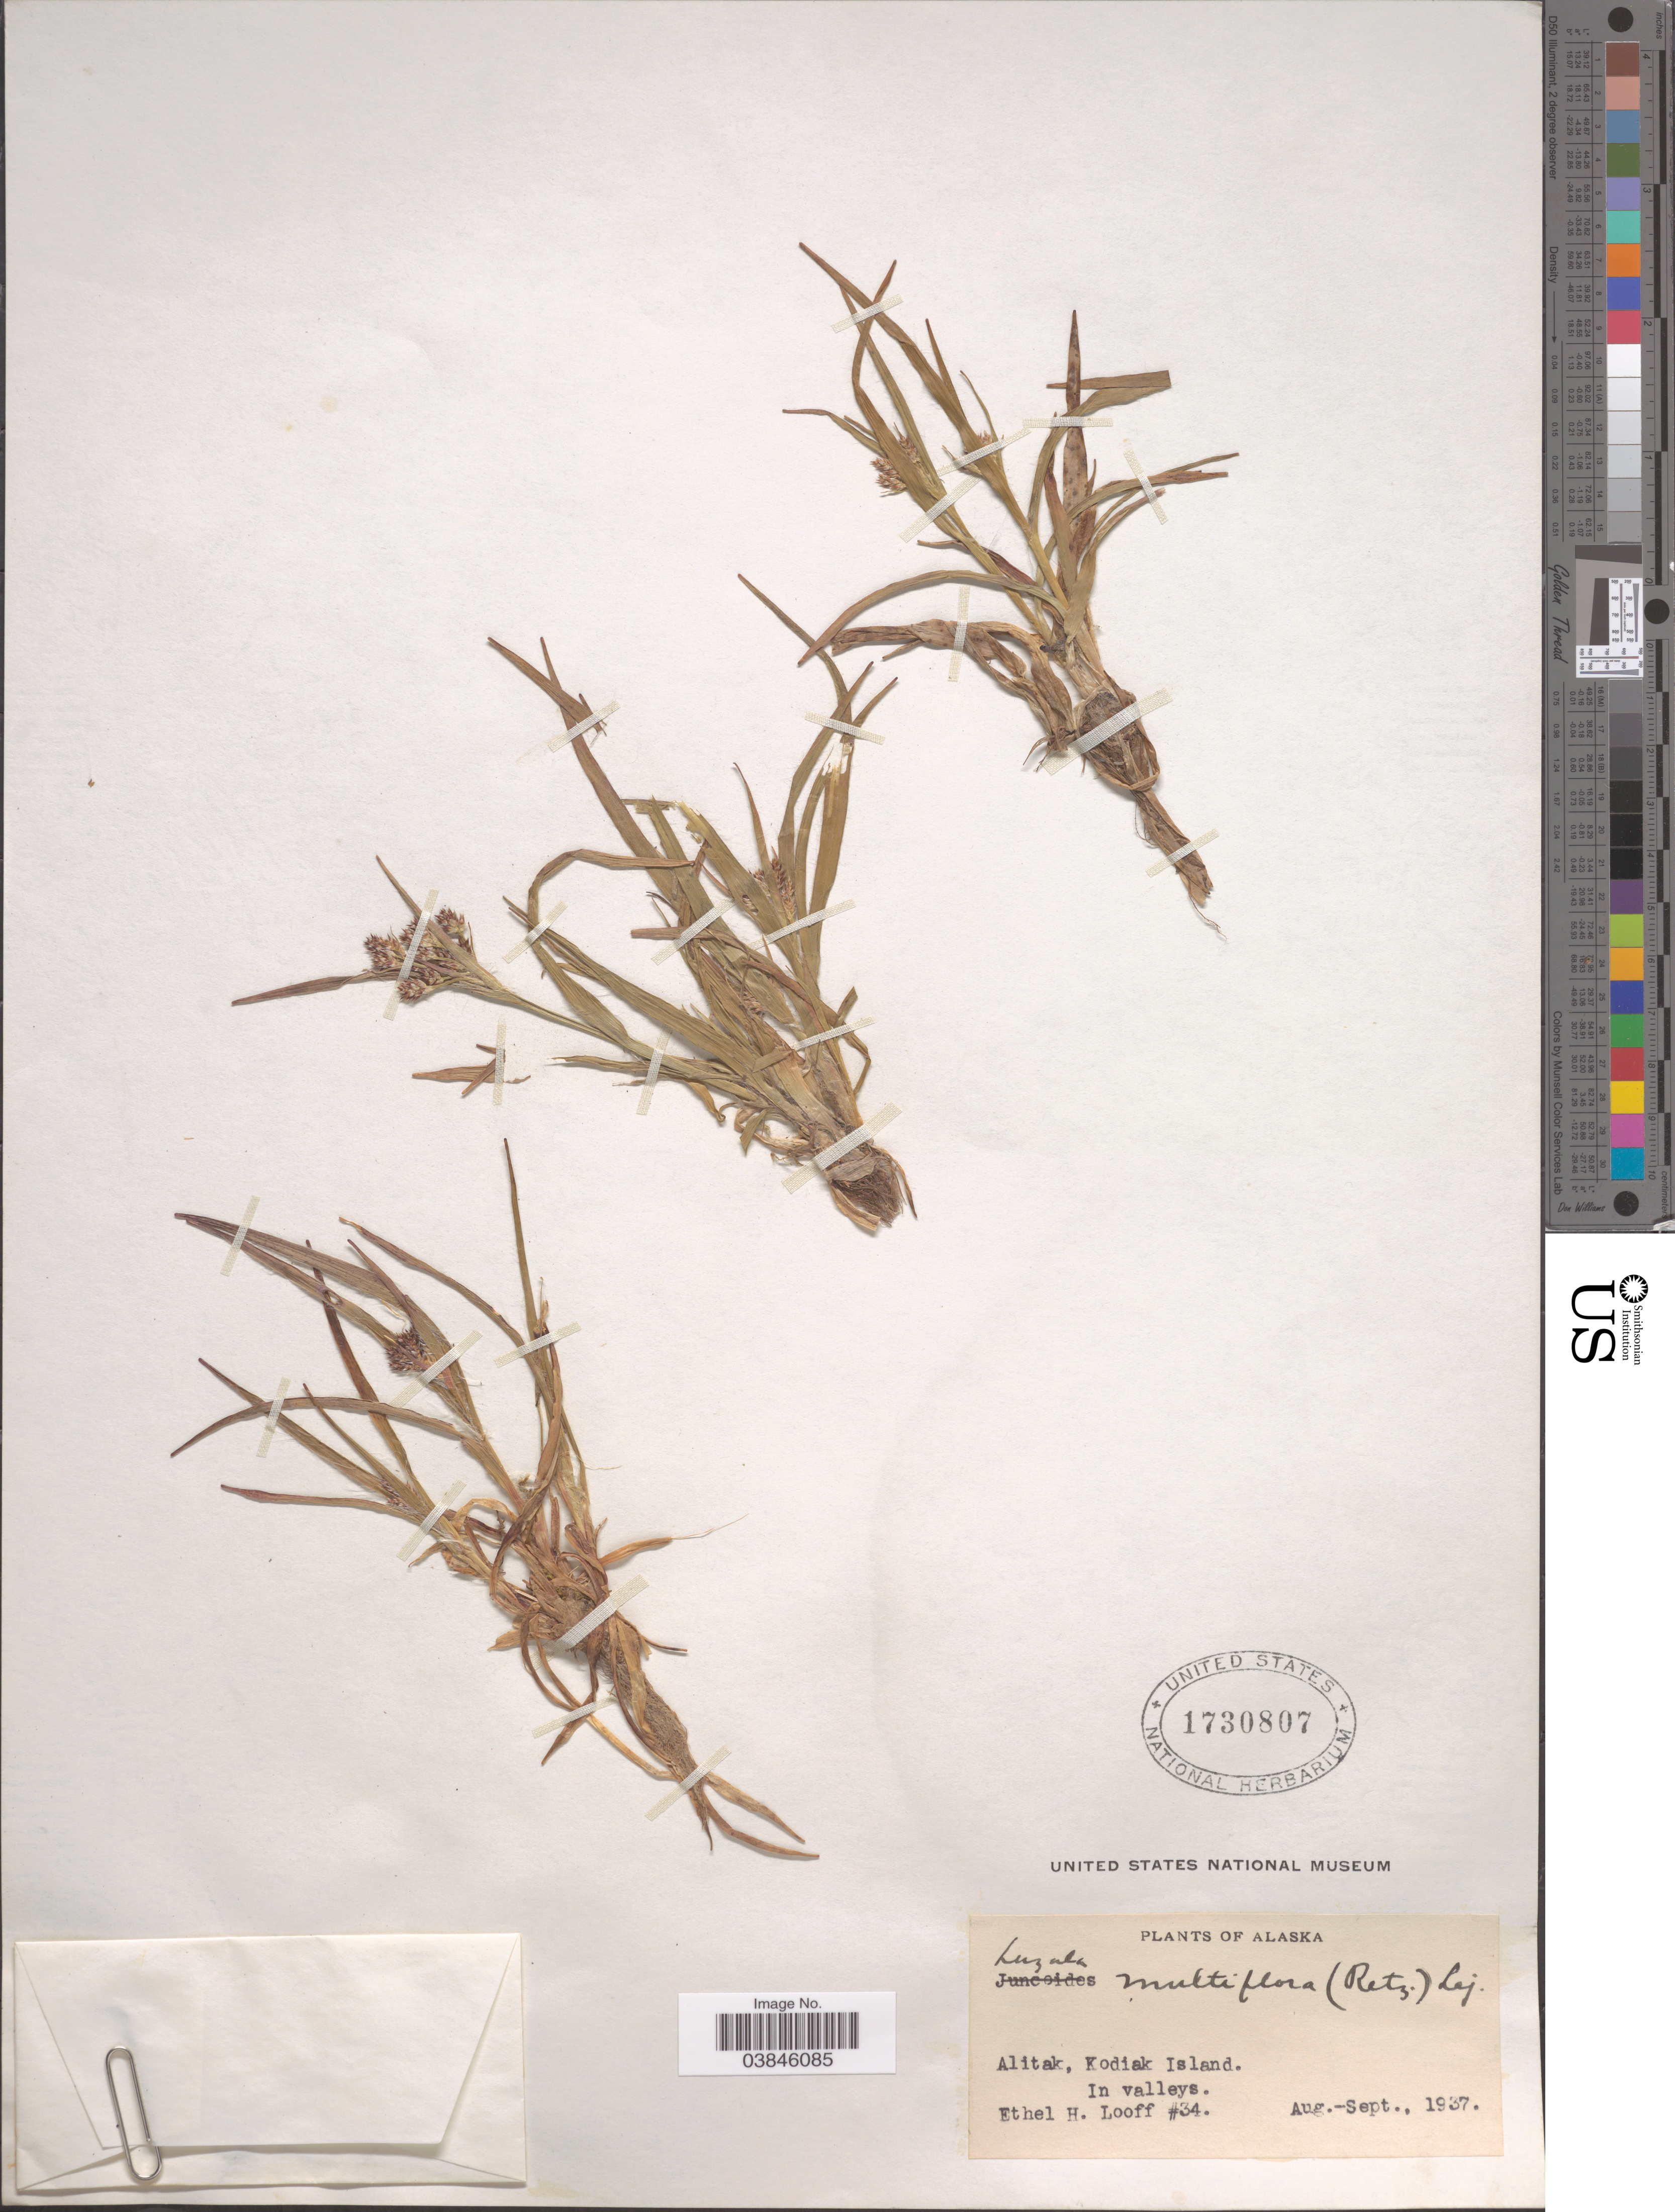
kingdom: Plantae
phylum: Tracheophyta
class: Liliopsida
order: Poales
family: Juncaceae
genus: Luzula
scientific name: Luzula multiflora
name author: (Ehrh.) Lej.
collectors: E. Looff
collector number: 34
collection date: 1937-08/1937-09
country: United States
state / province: Alaska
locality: Alitak, Kodiak Island. In valleys.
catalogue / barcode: US 1730807